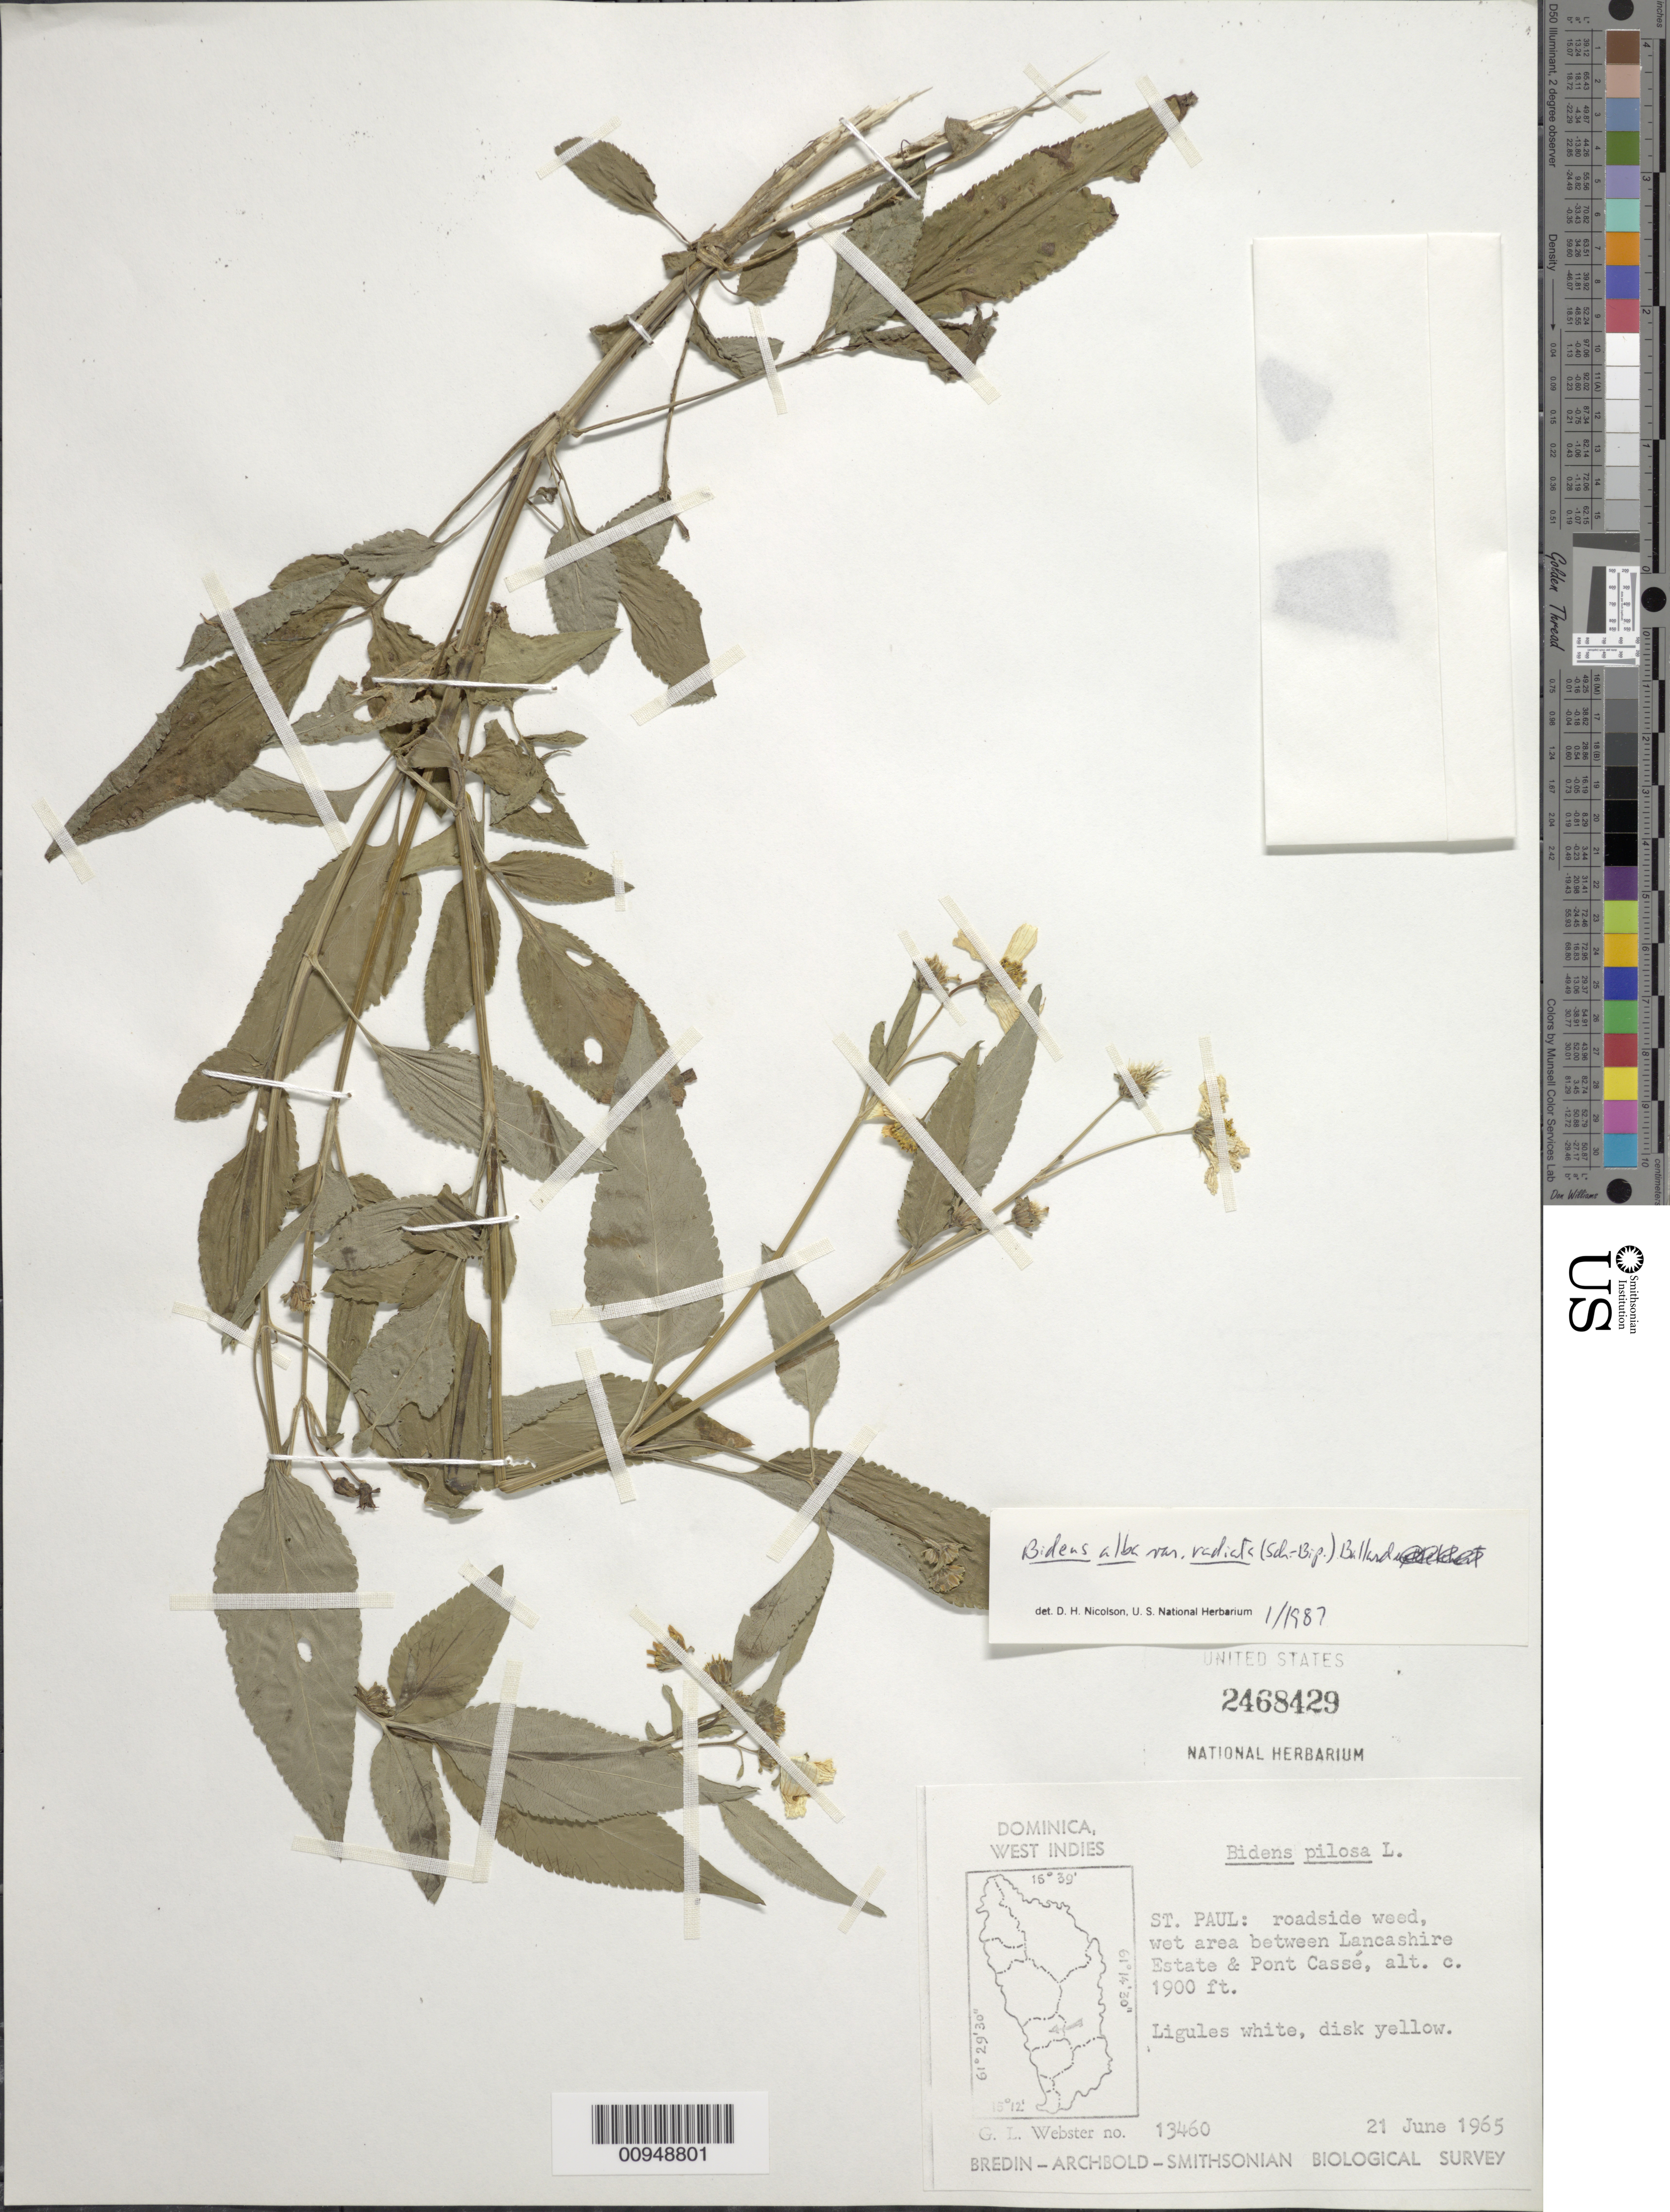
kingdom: Plantae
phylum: Tracheophyta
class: Magnoliopsida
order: Asterales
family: Asteraceae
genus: Bidens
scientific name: Bidens alba var. radiata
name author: (Sch. Bip.) R.E. Ballard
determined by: Nicolson, Dan H.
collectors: G. L. Webster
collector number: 13460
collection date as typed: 21 Jun 1965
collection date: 1965-06-21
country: Dominica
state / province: St. Paul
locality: Wet area between Lancashire Estate & Pont Cassé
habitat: Roadside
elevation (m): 579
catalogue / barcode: US 2468429